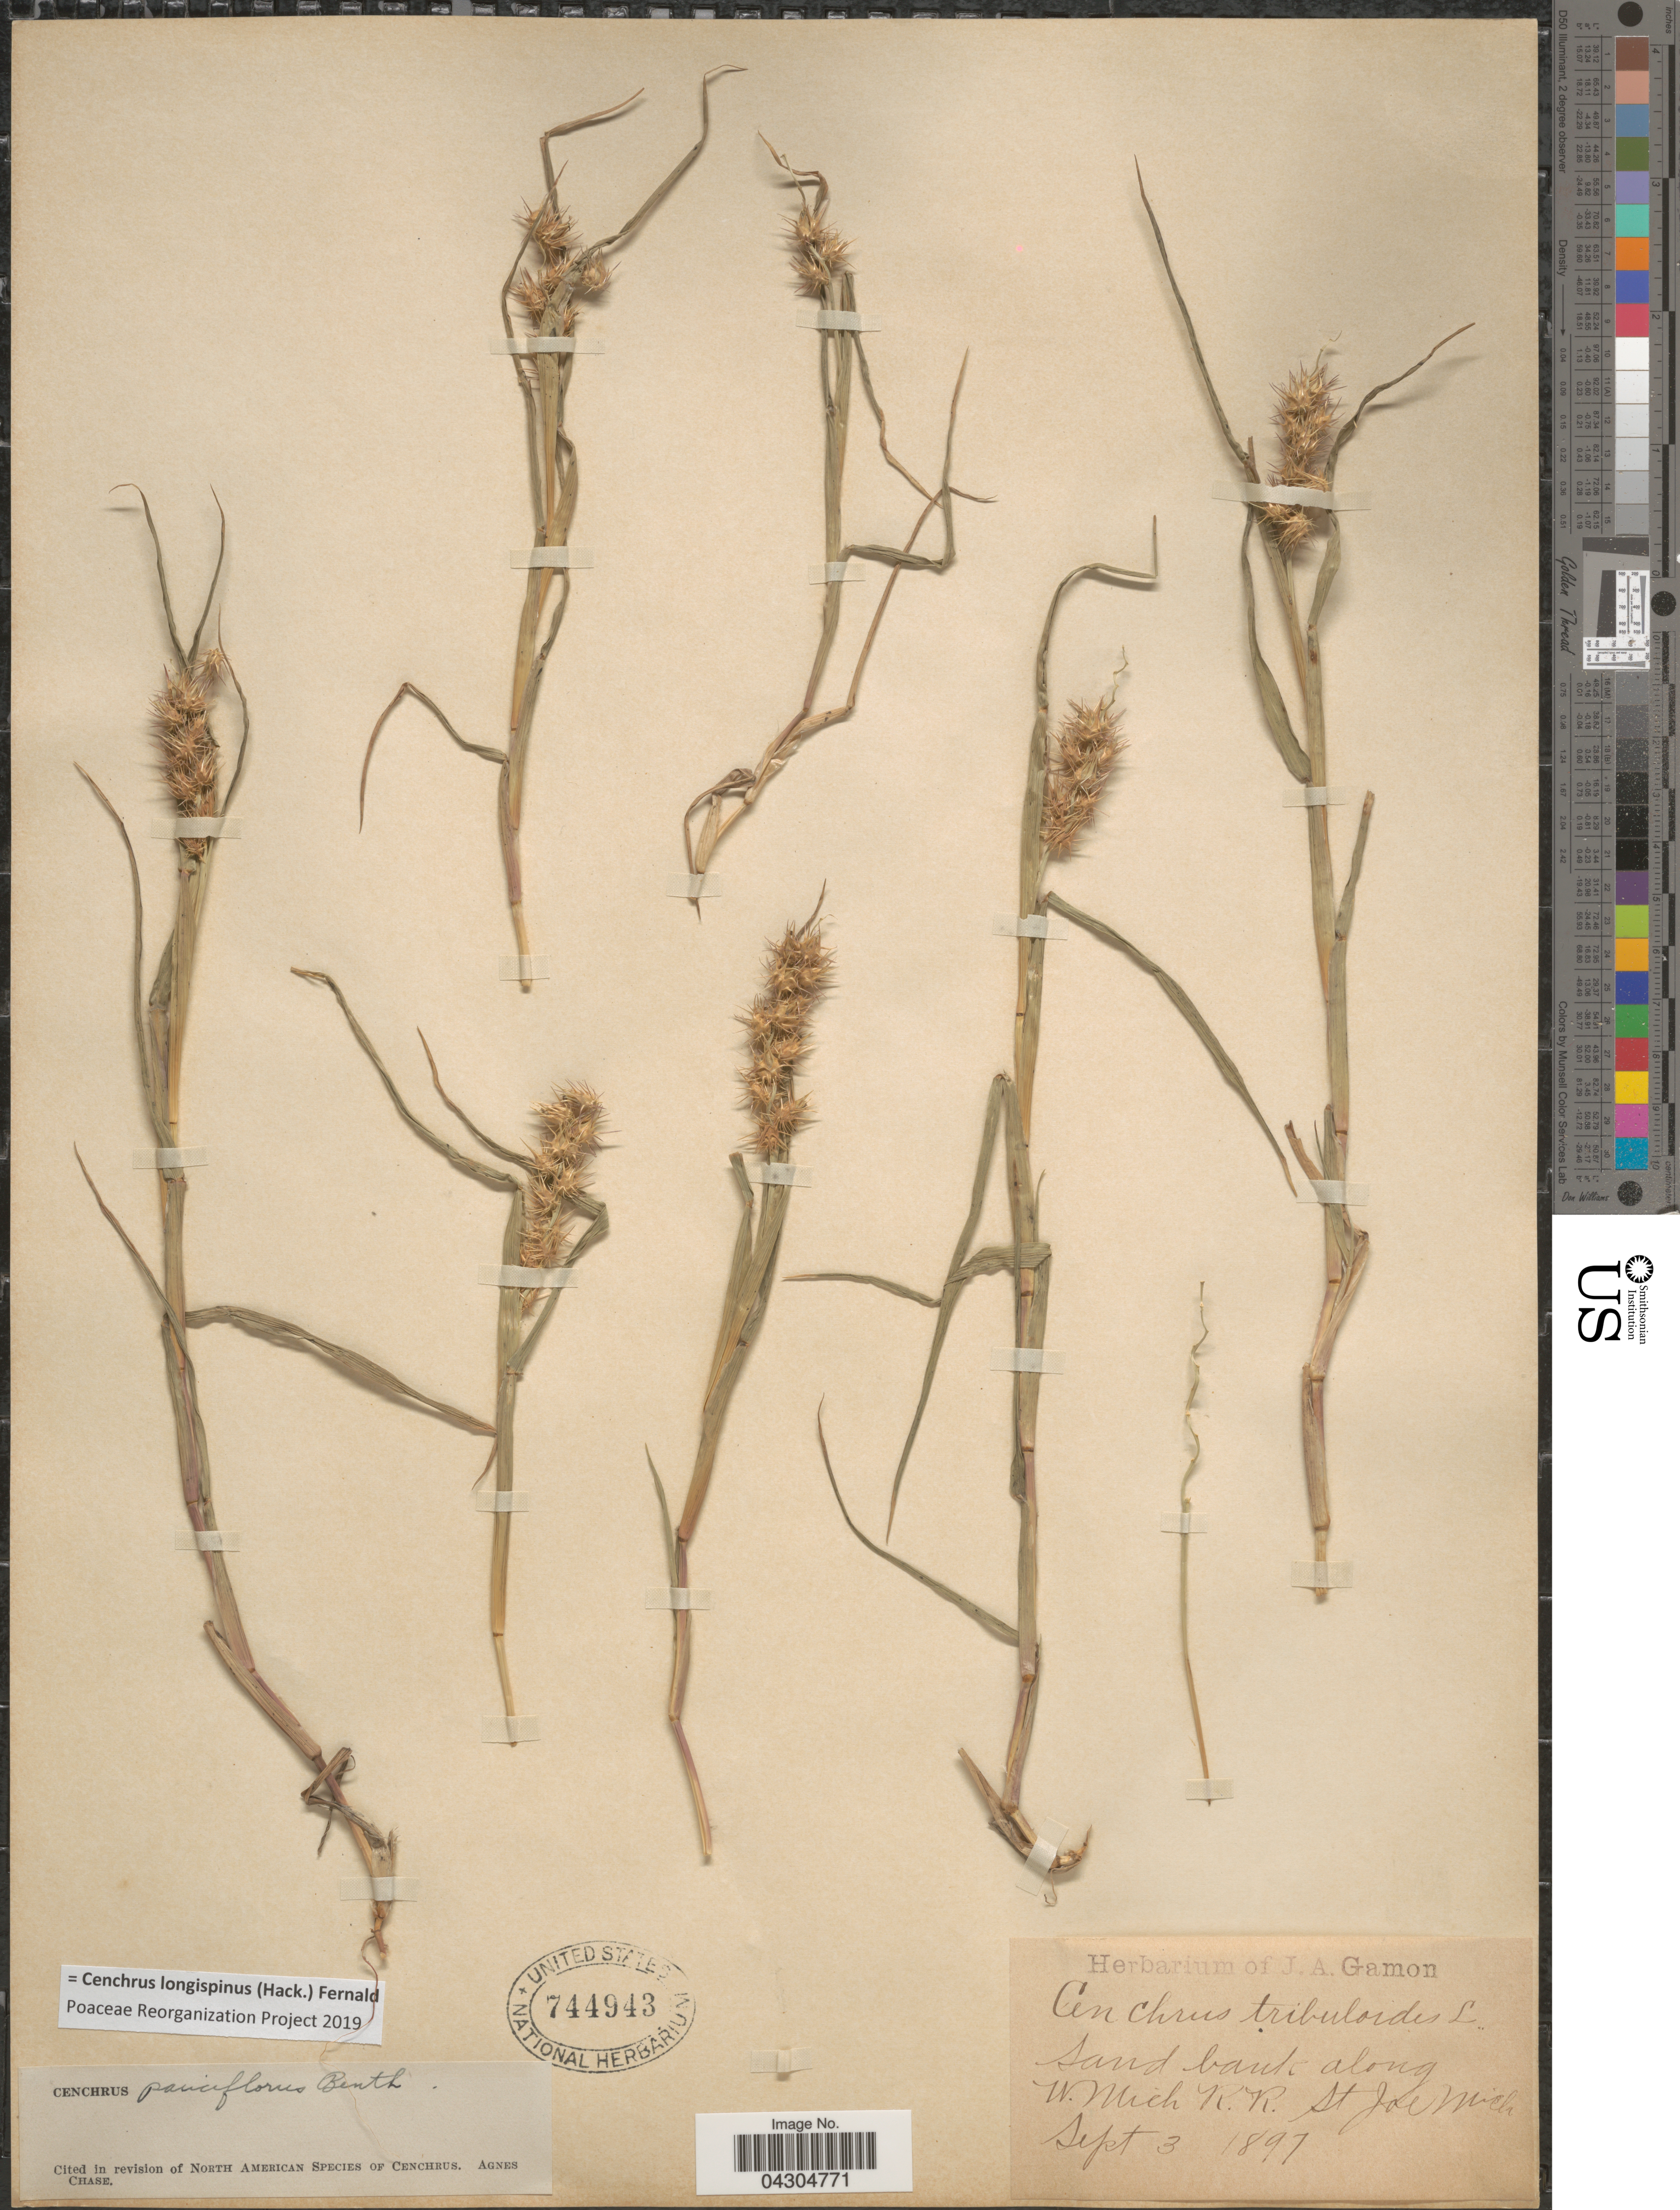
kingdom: Plantae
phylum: Tracheophyta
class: Liliopsida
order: Poales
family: Poaceae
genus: Cenchrus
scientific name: Cenchrus longispinus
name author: (Hack.) Fernald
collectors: Ex Herb. of J. A. Gamon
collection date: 1897-09-03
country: United States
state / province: Michigan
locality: Sand bank along W. Mich R.R. St Joe.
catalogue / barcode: US 744943